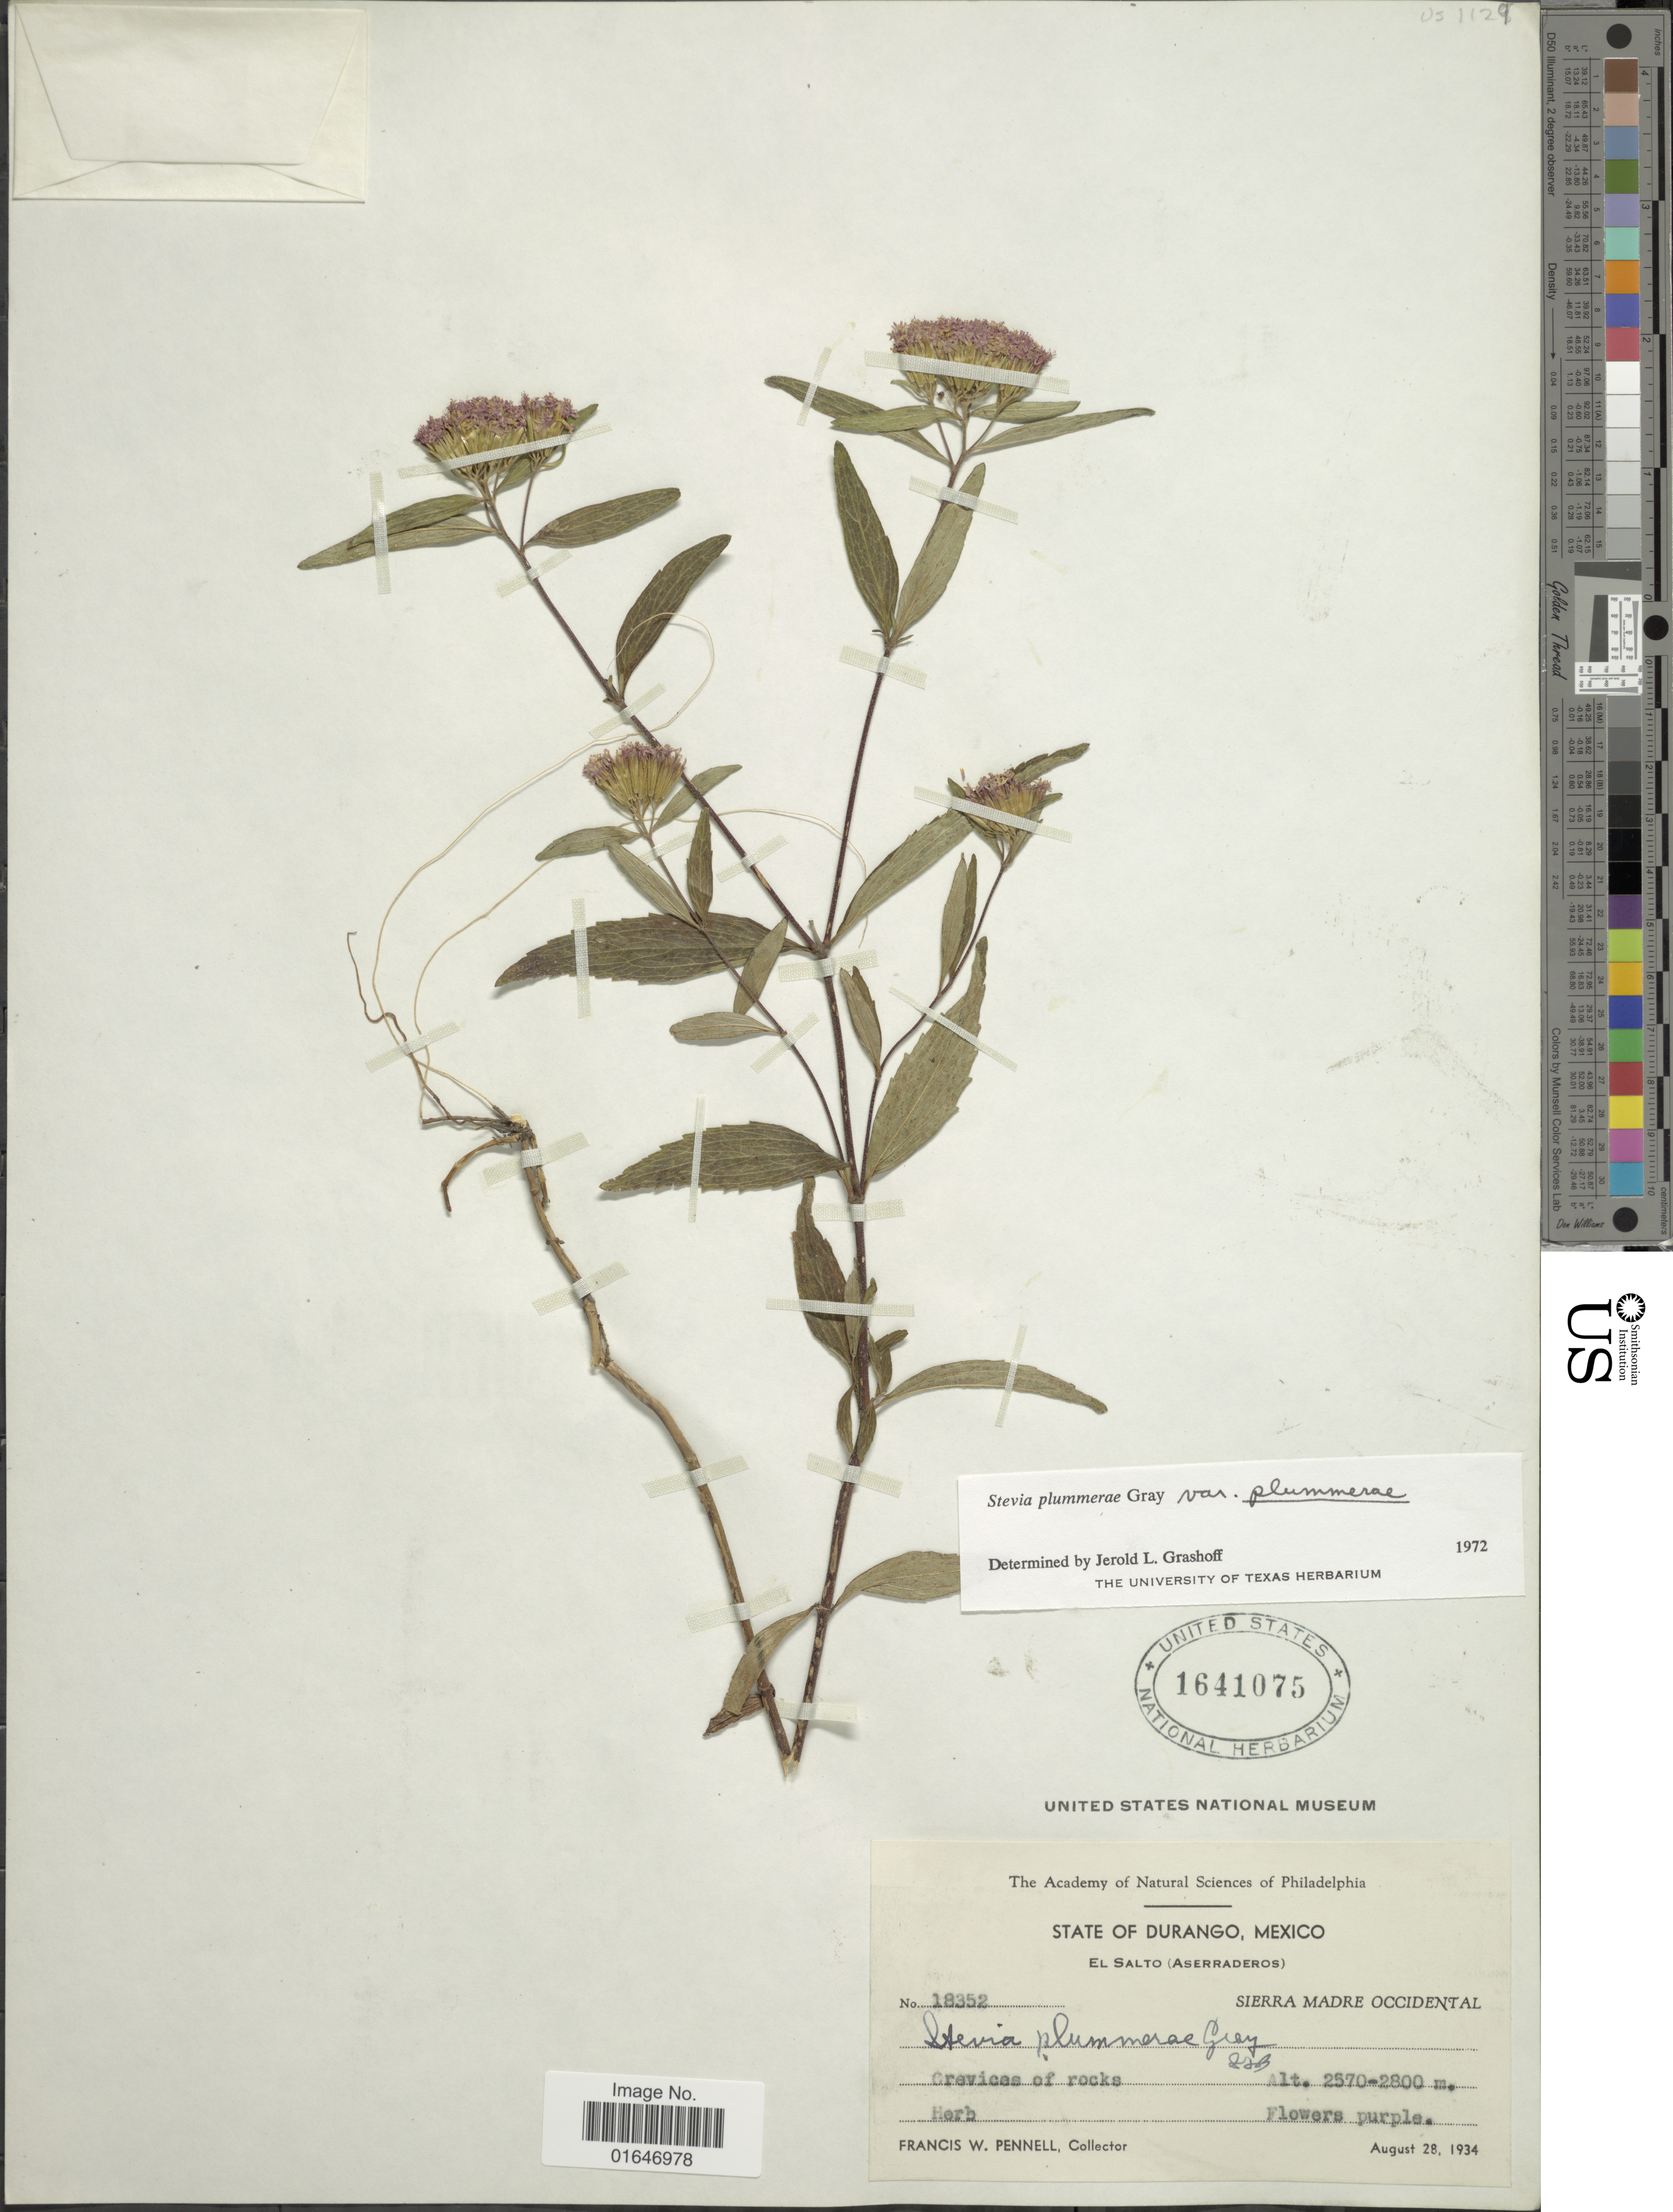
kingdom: Plantae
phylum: Tracheophyta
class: Magnoliopsida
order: Asterales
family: Asteraceae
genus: Stevia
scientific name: Stevia plummerae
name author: A. Gray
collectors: F. W. Pennell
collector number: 18352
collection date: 1934-08-28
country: Mexico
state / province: Durango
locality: El Salto (Aserraderos) Sierra Madre Occidental.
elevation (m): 2570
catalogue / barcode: US 1641075